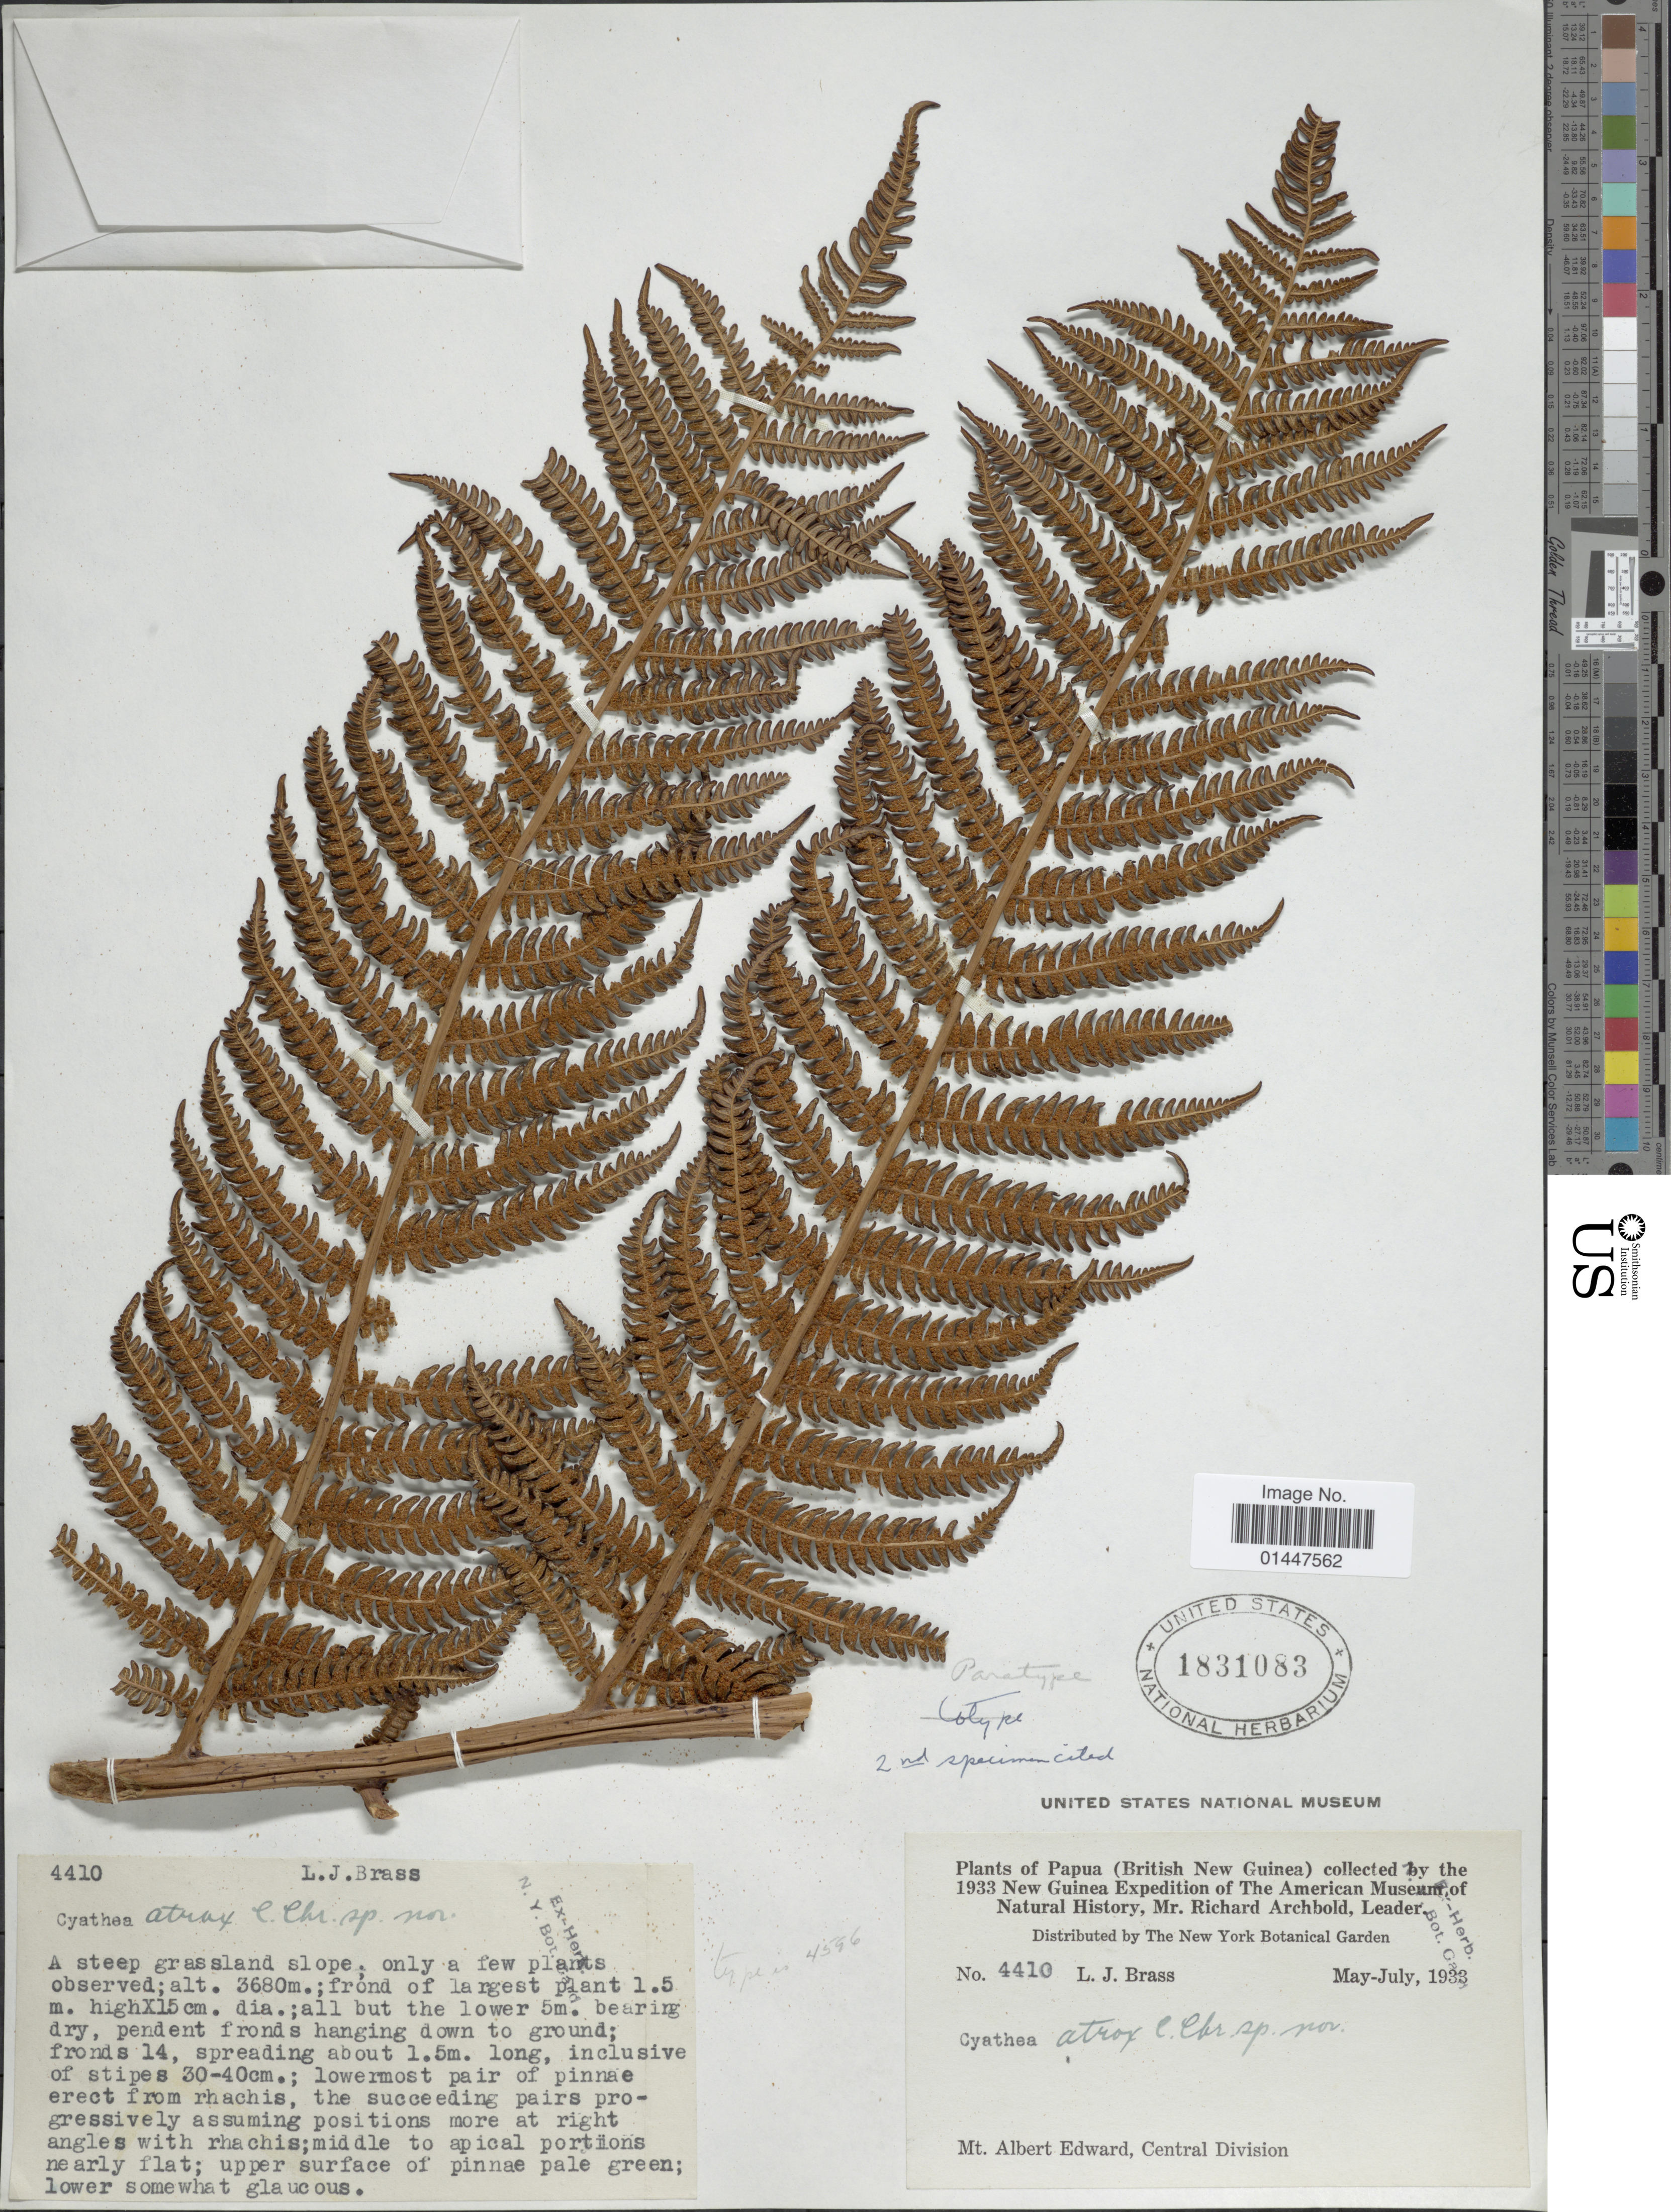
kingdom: Plantae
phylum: Tracheophyta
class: Polypodiopsida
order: Cyatheales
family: Cyatheaceae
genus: Sphaeropteris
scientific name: Sphaeropteris atrox var. atrox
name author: (C. Chr.) R.M. Tryon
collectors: L. J. Brass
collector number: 4410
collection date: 1933-05/1933-07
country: Papua New Guinea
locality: Papua (British New Guinea). Mt. Albert Edward, Central Division. A steep grassland slope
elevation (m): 3680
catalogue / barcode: US 1831083